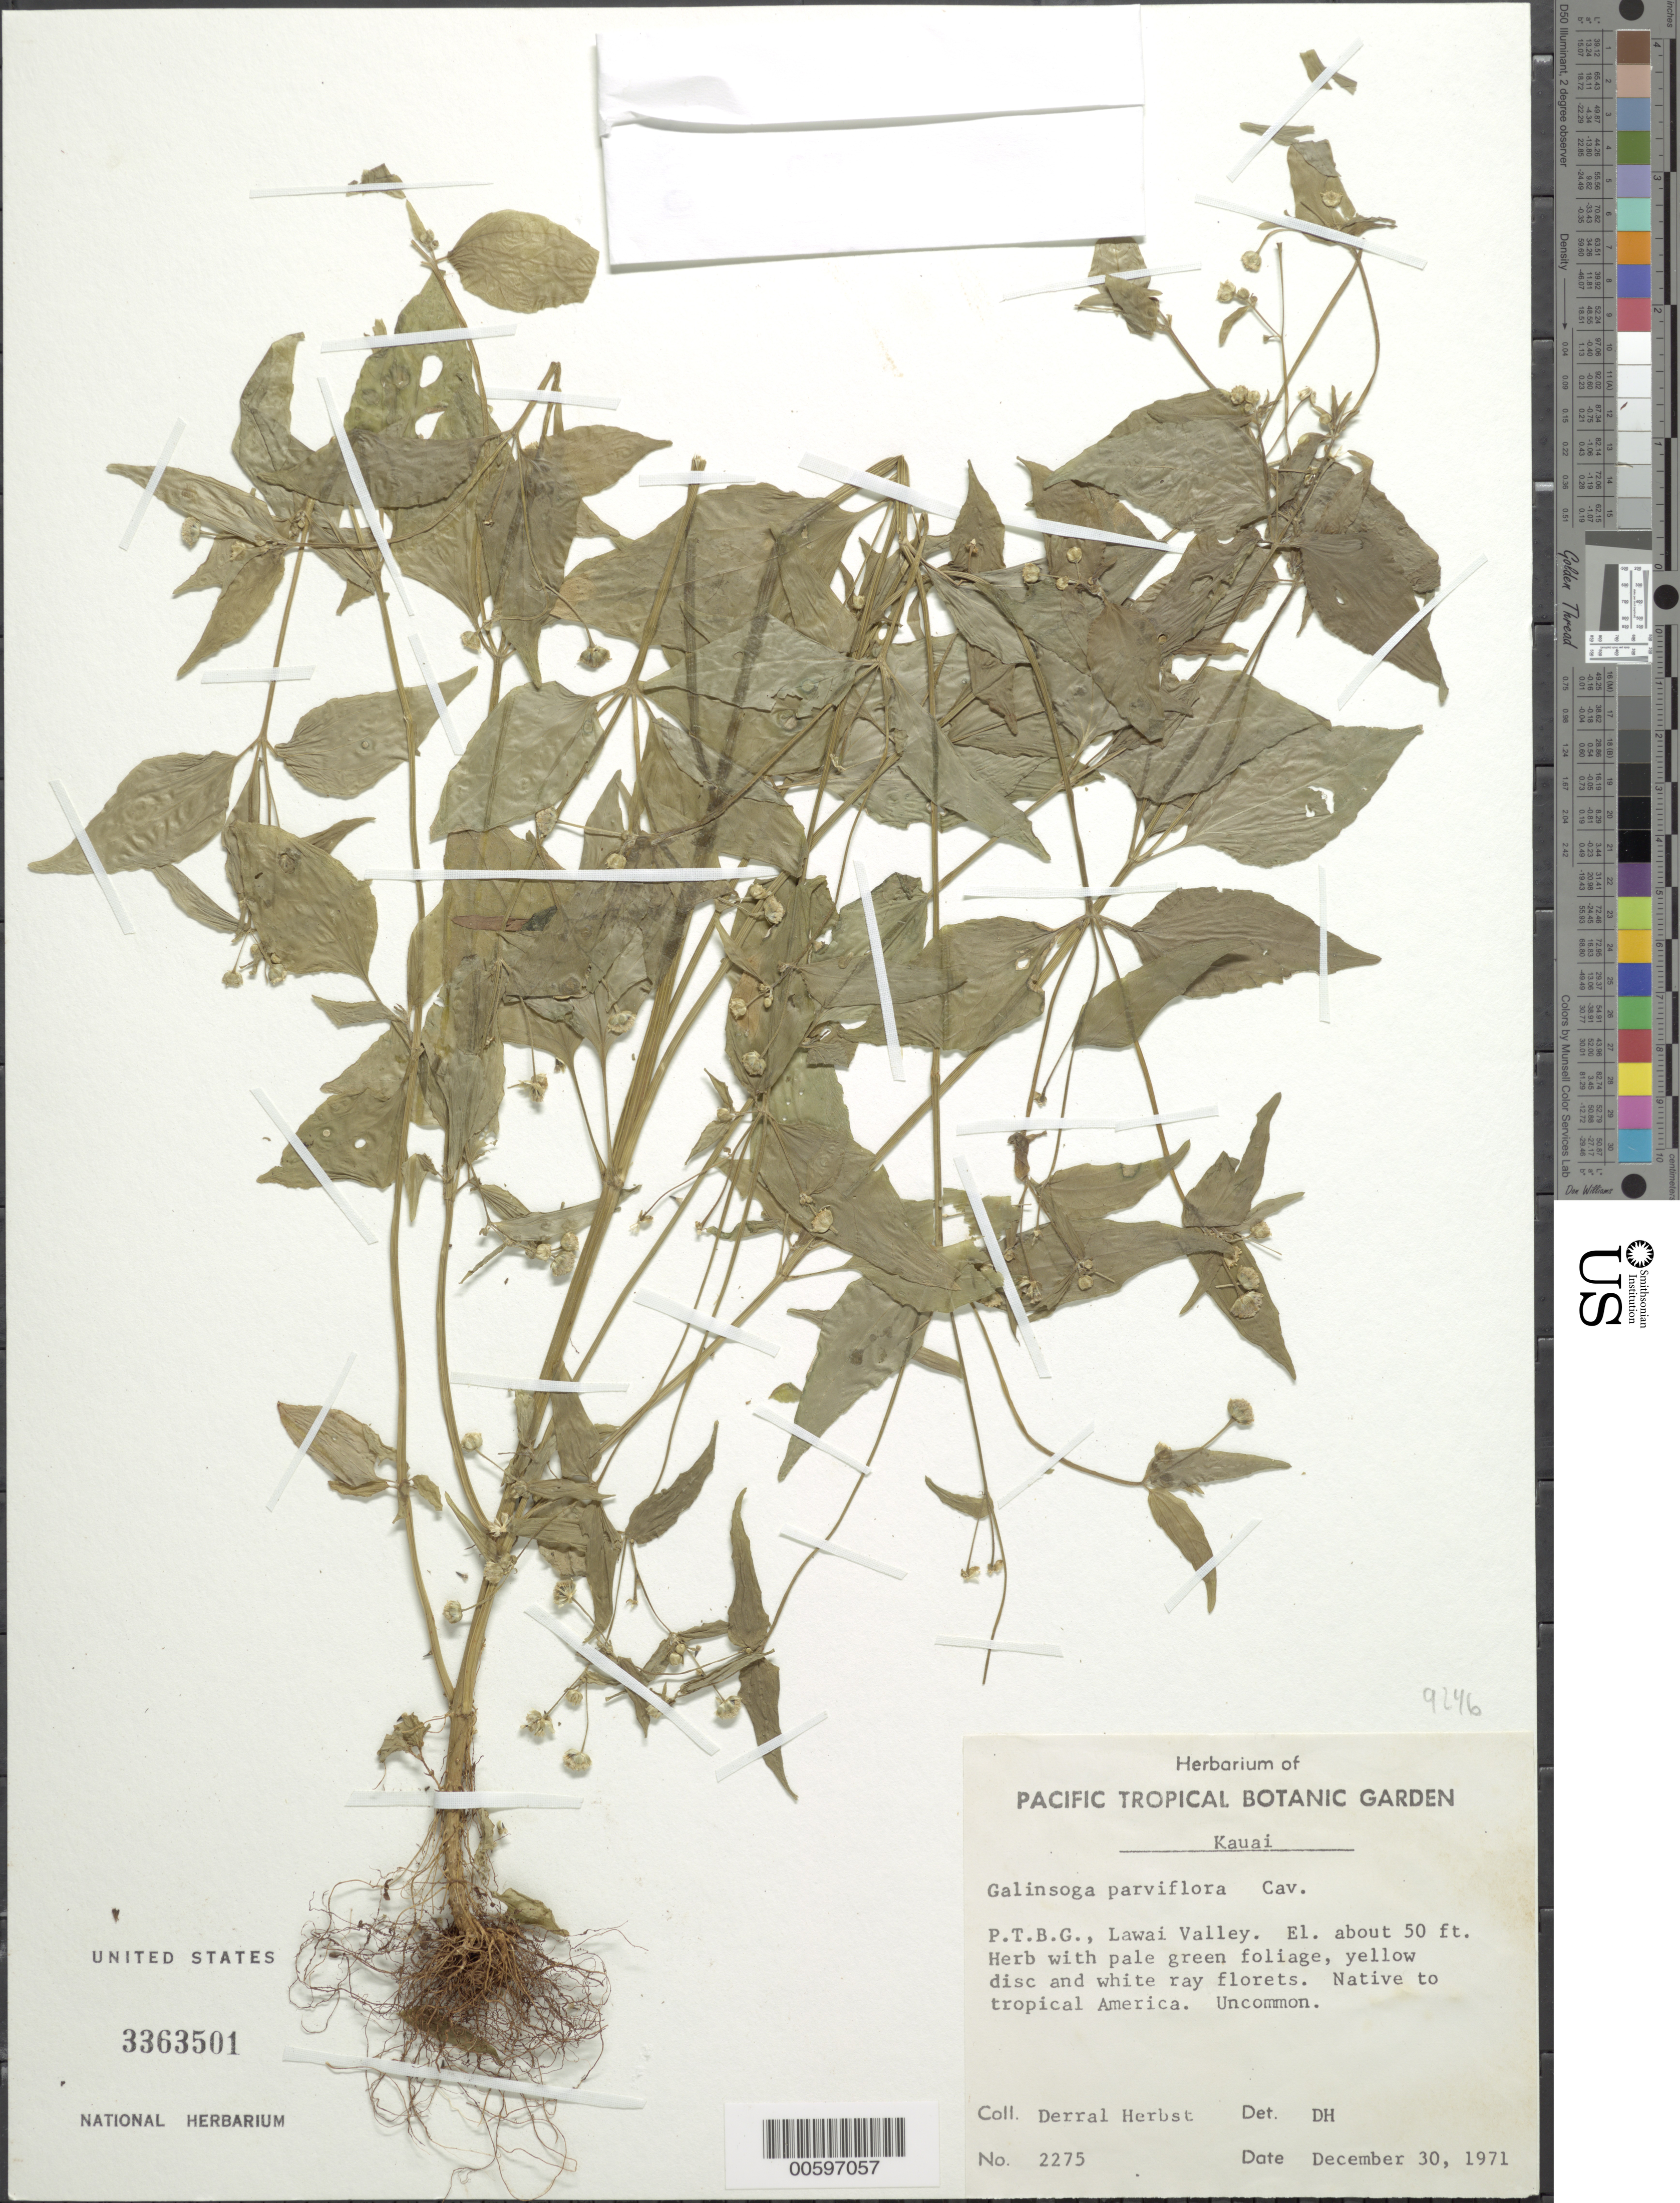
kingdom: Plantae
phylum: Tracheophyta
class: Magnoliopsida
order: Asterales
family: Asteraceae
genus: Galinsoga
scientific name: Galinsoga parviflora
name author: Cav.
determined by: Herbst, D. R.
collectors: D. R. Herbst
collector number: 2275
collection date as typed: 30 Dec 1971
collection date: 1971-12-30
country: United States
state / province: Hawaii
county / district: Kauai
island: Kaua'i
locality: P.T.B.G., Lawai Valley.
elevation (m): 15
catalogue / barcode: US 3363501